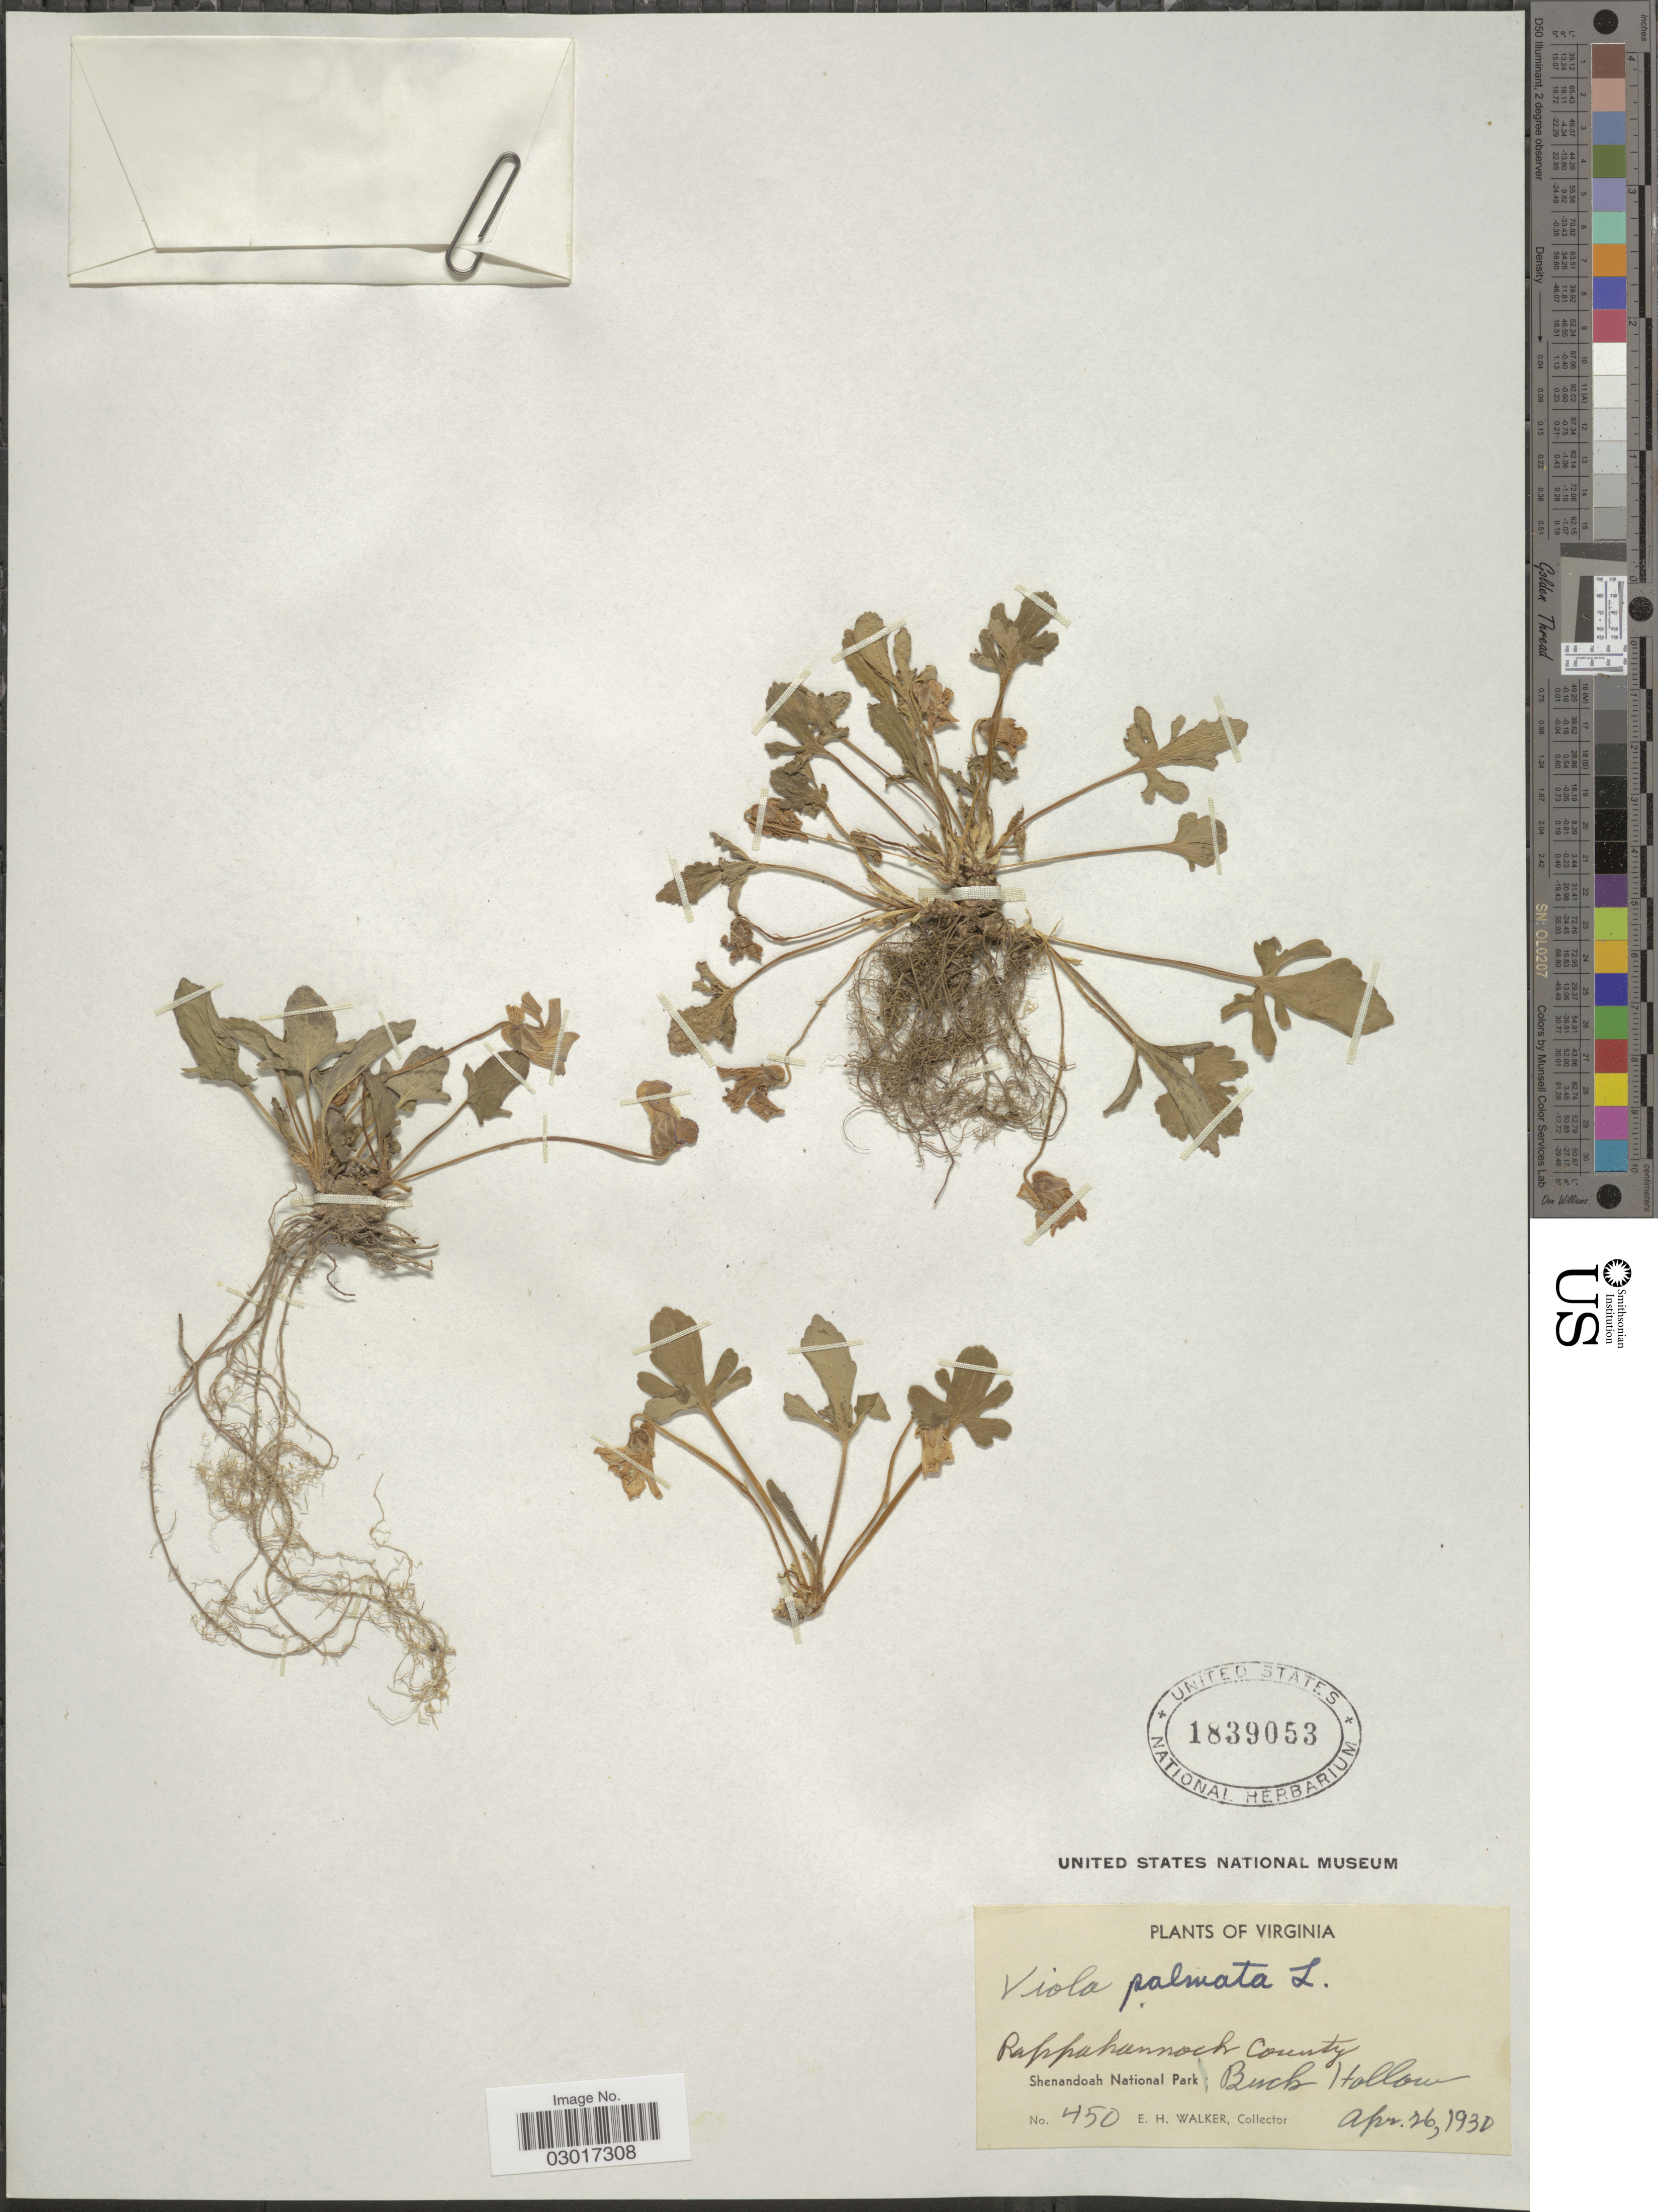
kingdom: Plantae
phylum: Tracheophyta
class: Magnoliopsida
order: Malpighiales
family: Violaceae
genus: Viola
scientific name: Viola triloba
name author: Schwein.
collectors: E. H. Walker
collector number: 450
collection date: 1930-04-26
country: United States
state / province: Virginia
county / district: Shenandoah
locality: Rappahannock County, Shenandoah County; Buck Hollow.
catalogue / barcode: US 1839053